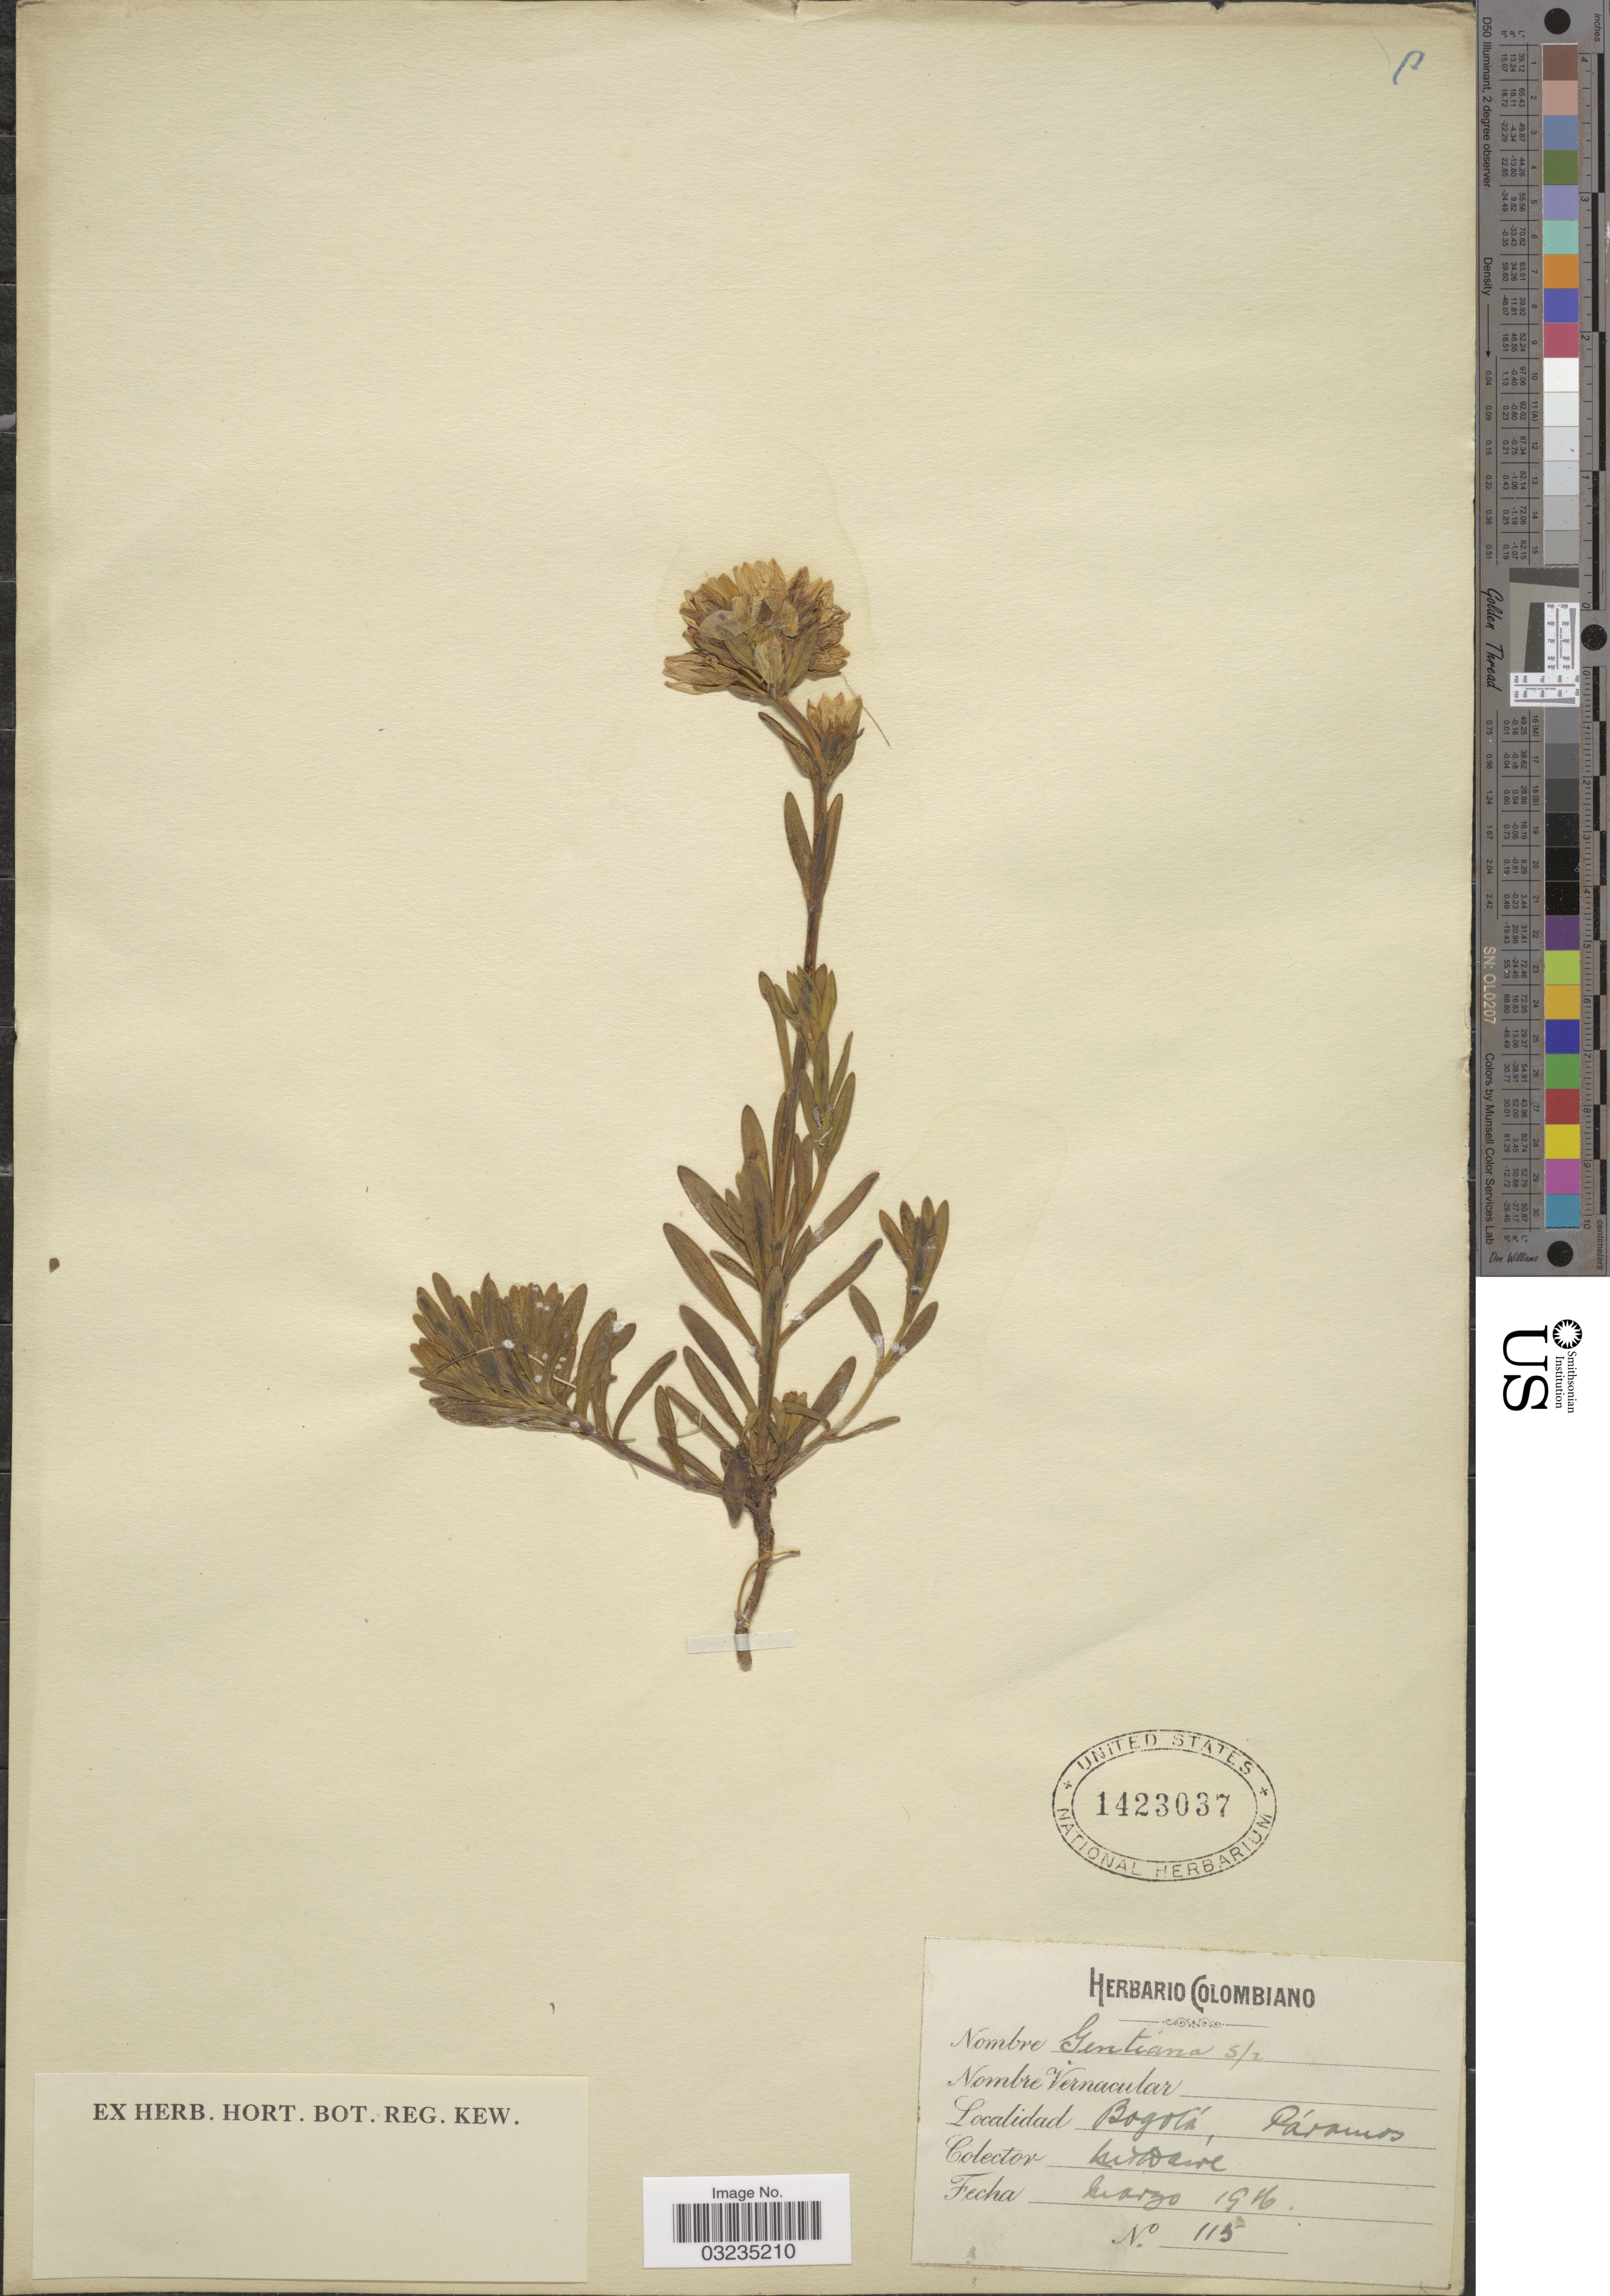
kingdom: Plantae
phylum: Tracheophyta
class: Magnoliopsida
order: Gentianales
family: Gentianaceae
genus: Gentiana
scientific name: Gentiana corymbosa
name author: Humb. et al.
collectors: M. T. Dawe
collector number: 115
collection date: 1916-03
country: Colombia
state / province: Bogota D.C.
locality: Bogotá, Páramos.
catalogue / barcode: US 1423037